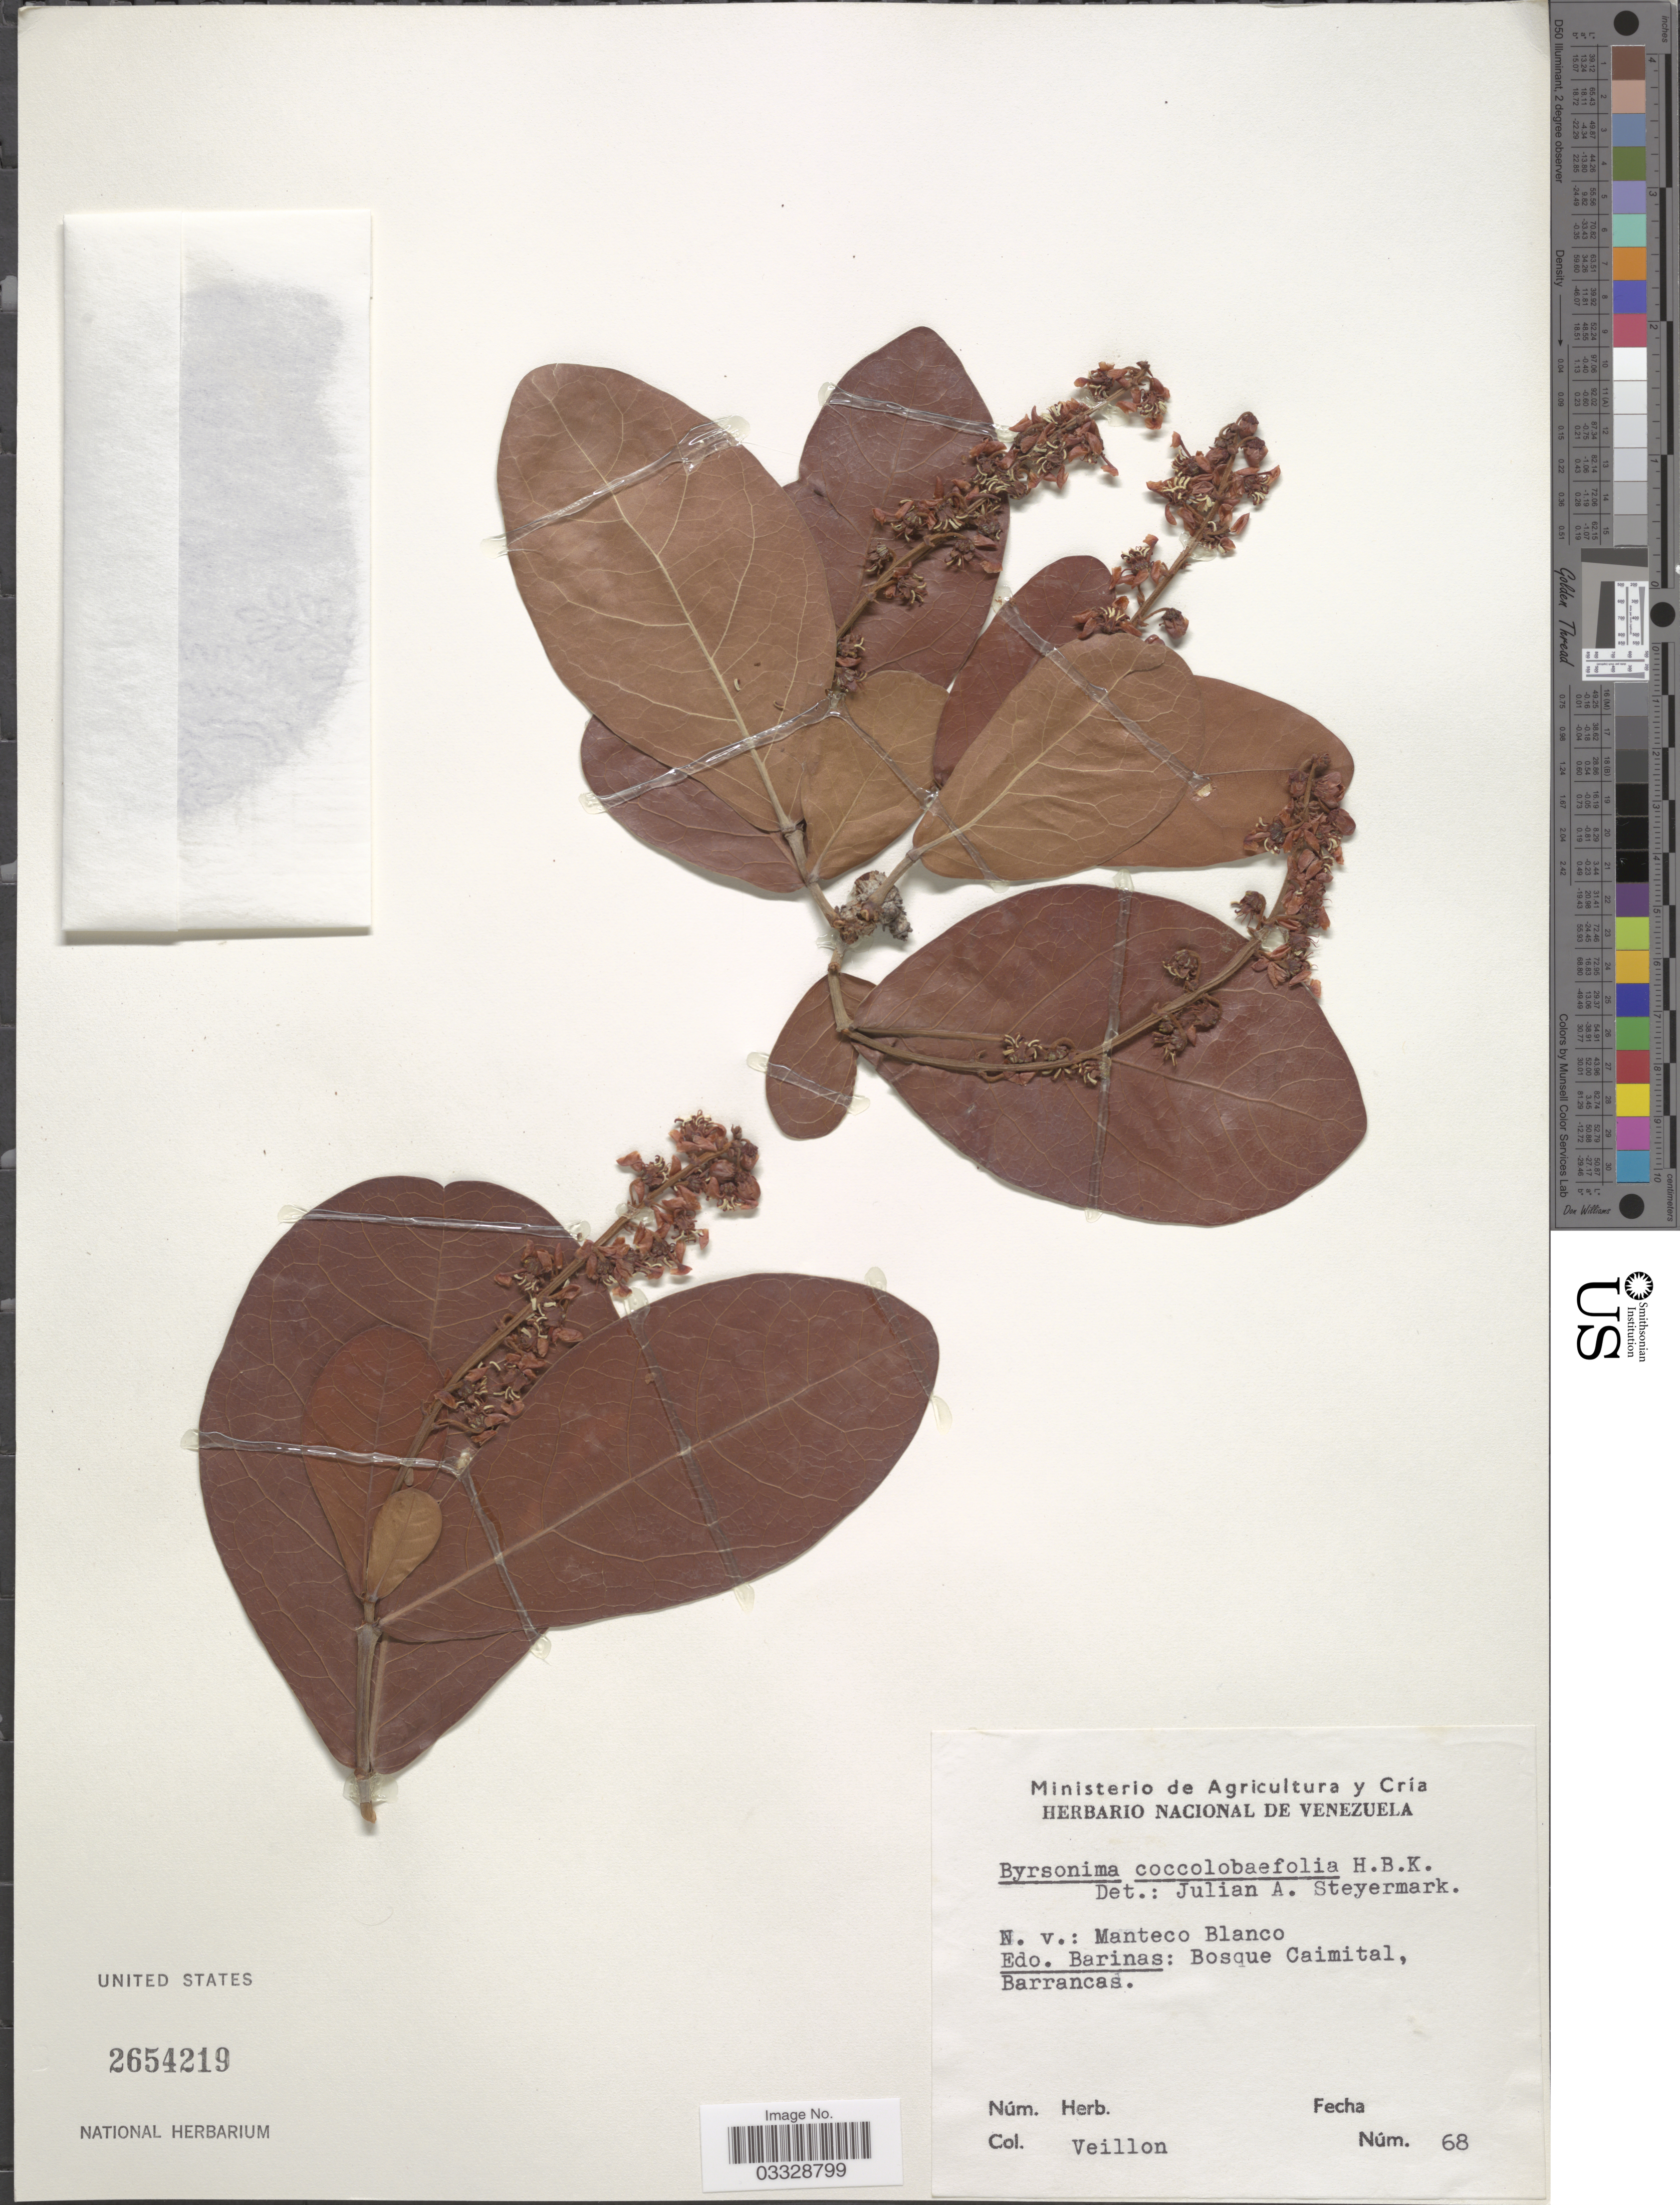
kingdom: Plantae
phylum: Tracheophyta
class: Magnoliopsida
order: Malpighiales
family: Malpighiaceae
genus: Byrsonima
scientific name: Byrsonima coccolobifolia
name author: Kunth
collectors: -. Veillon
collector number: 68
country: Venezuela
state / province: Barinas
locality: Bosque Caimital, Barrancas.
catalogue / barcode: US 2654219